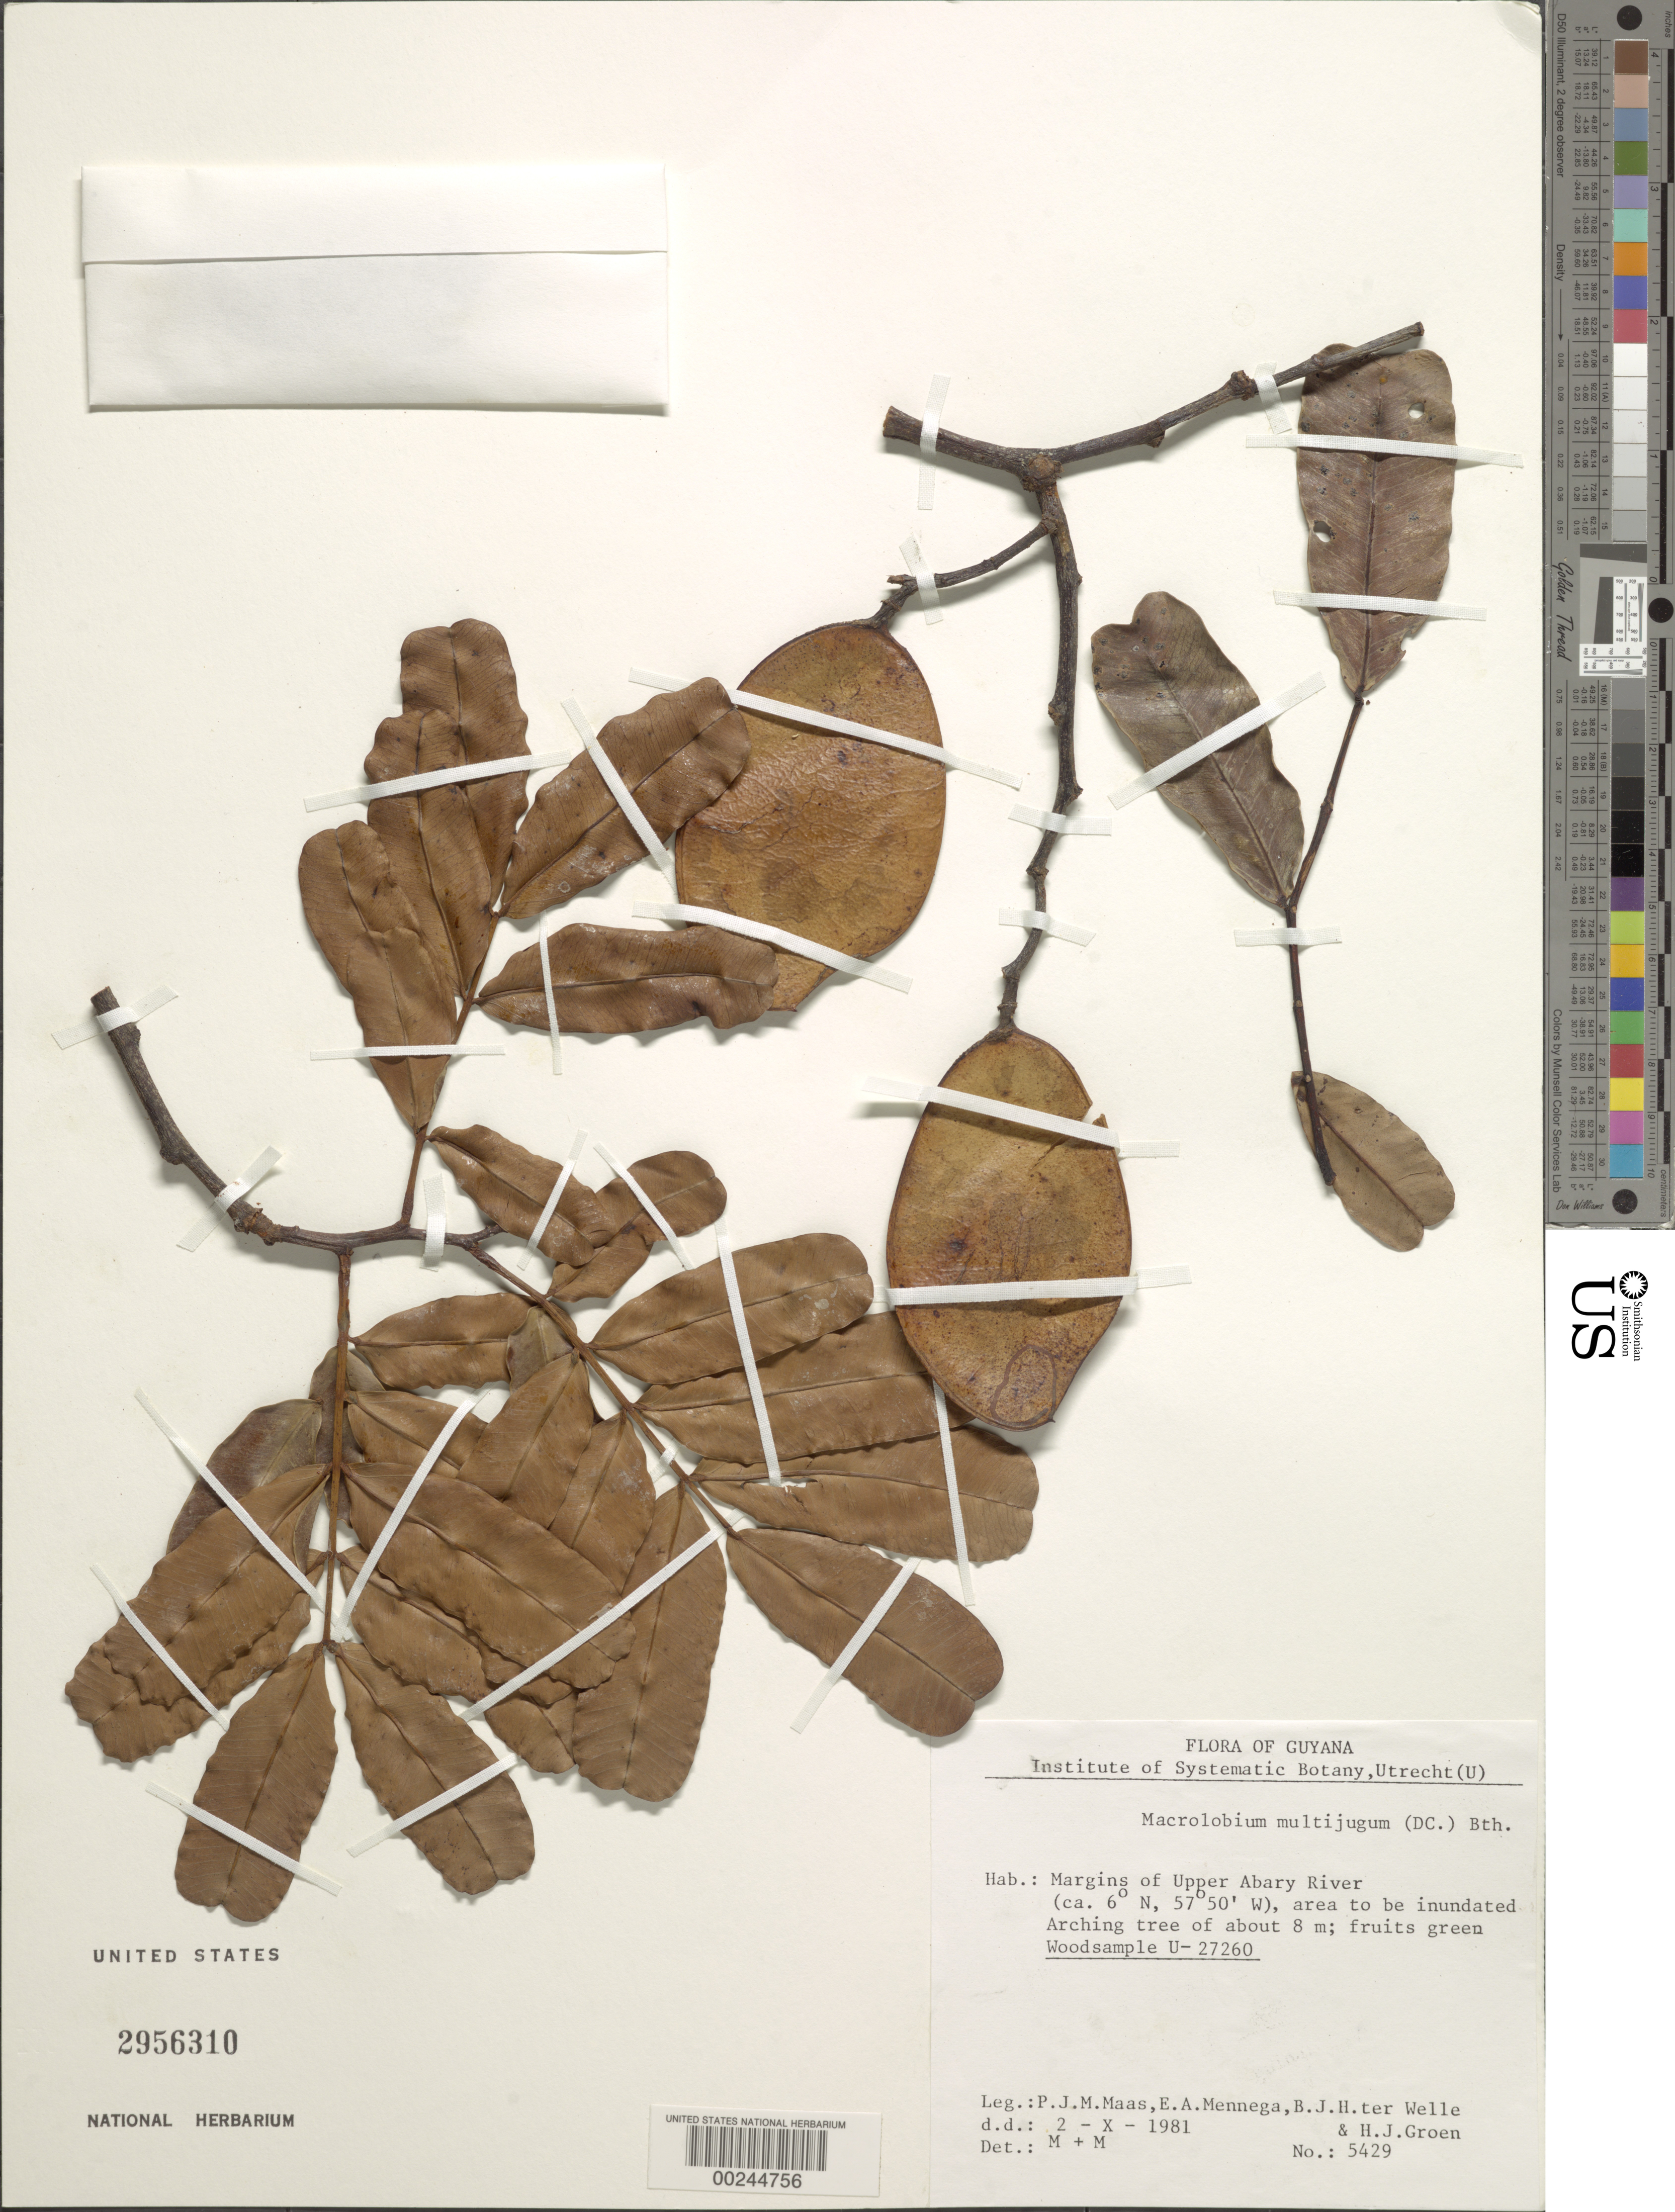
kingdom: Plantae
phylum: Tracheophyta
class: Magnoliopsida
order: Fabales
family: Fabaceae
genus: Macrolobium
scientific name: Macrolobium multijugum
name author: (DC.) Benth.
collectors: P. Maas, E. A. Mennega, B. Welle & H. Groen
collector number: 5429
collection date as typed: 02 Oct 1981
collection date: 1981-10-02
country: Guyana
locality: Upper abary river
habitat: Margin of river; area to be inundated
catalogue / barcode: US 2956310